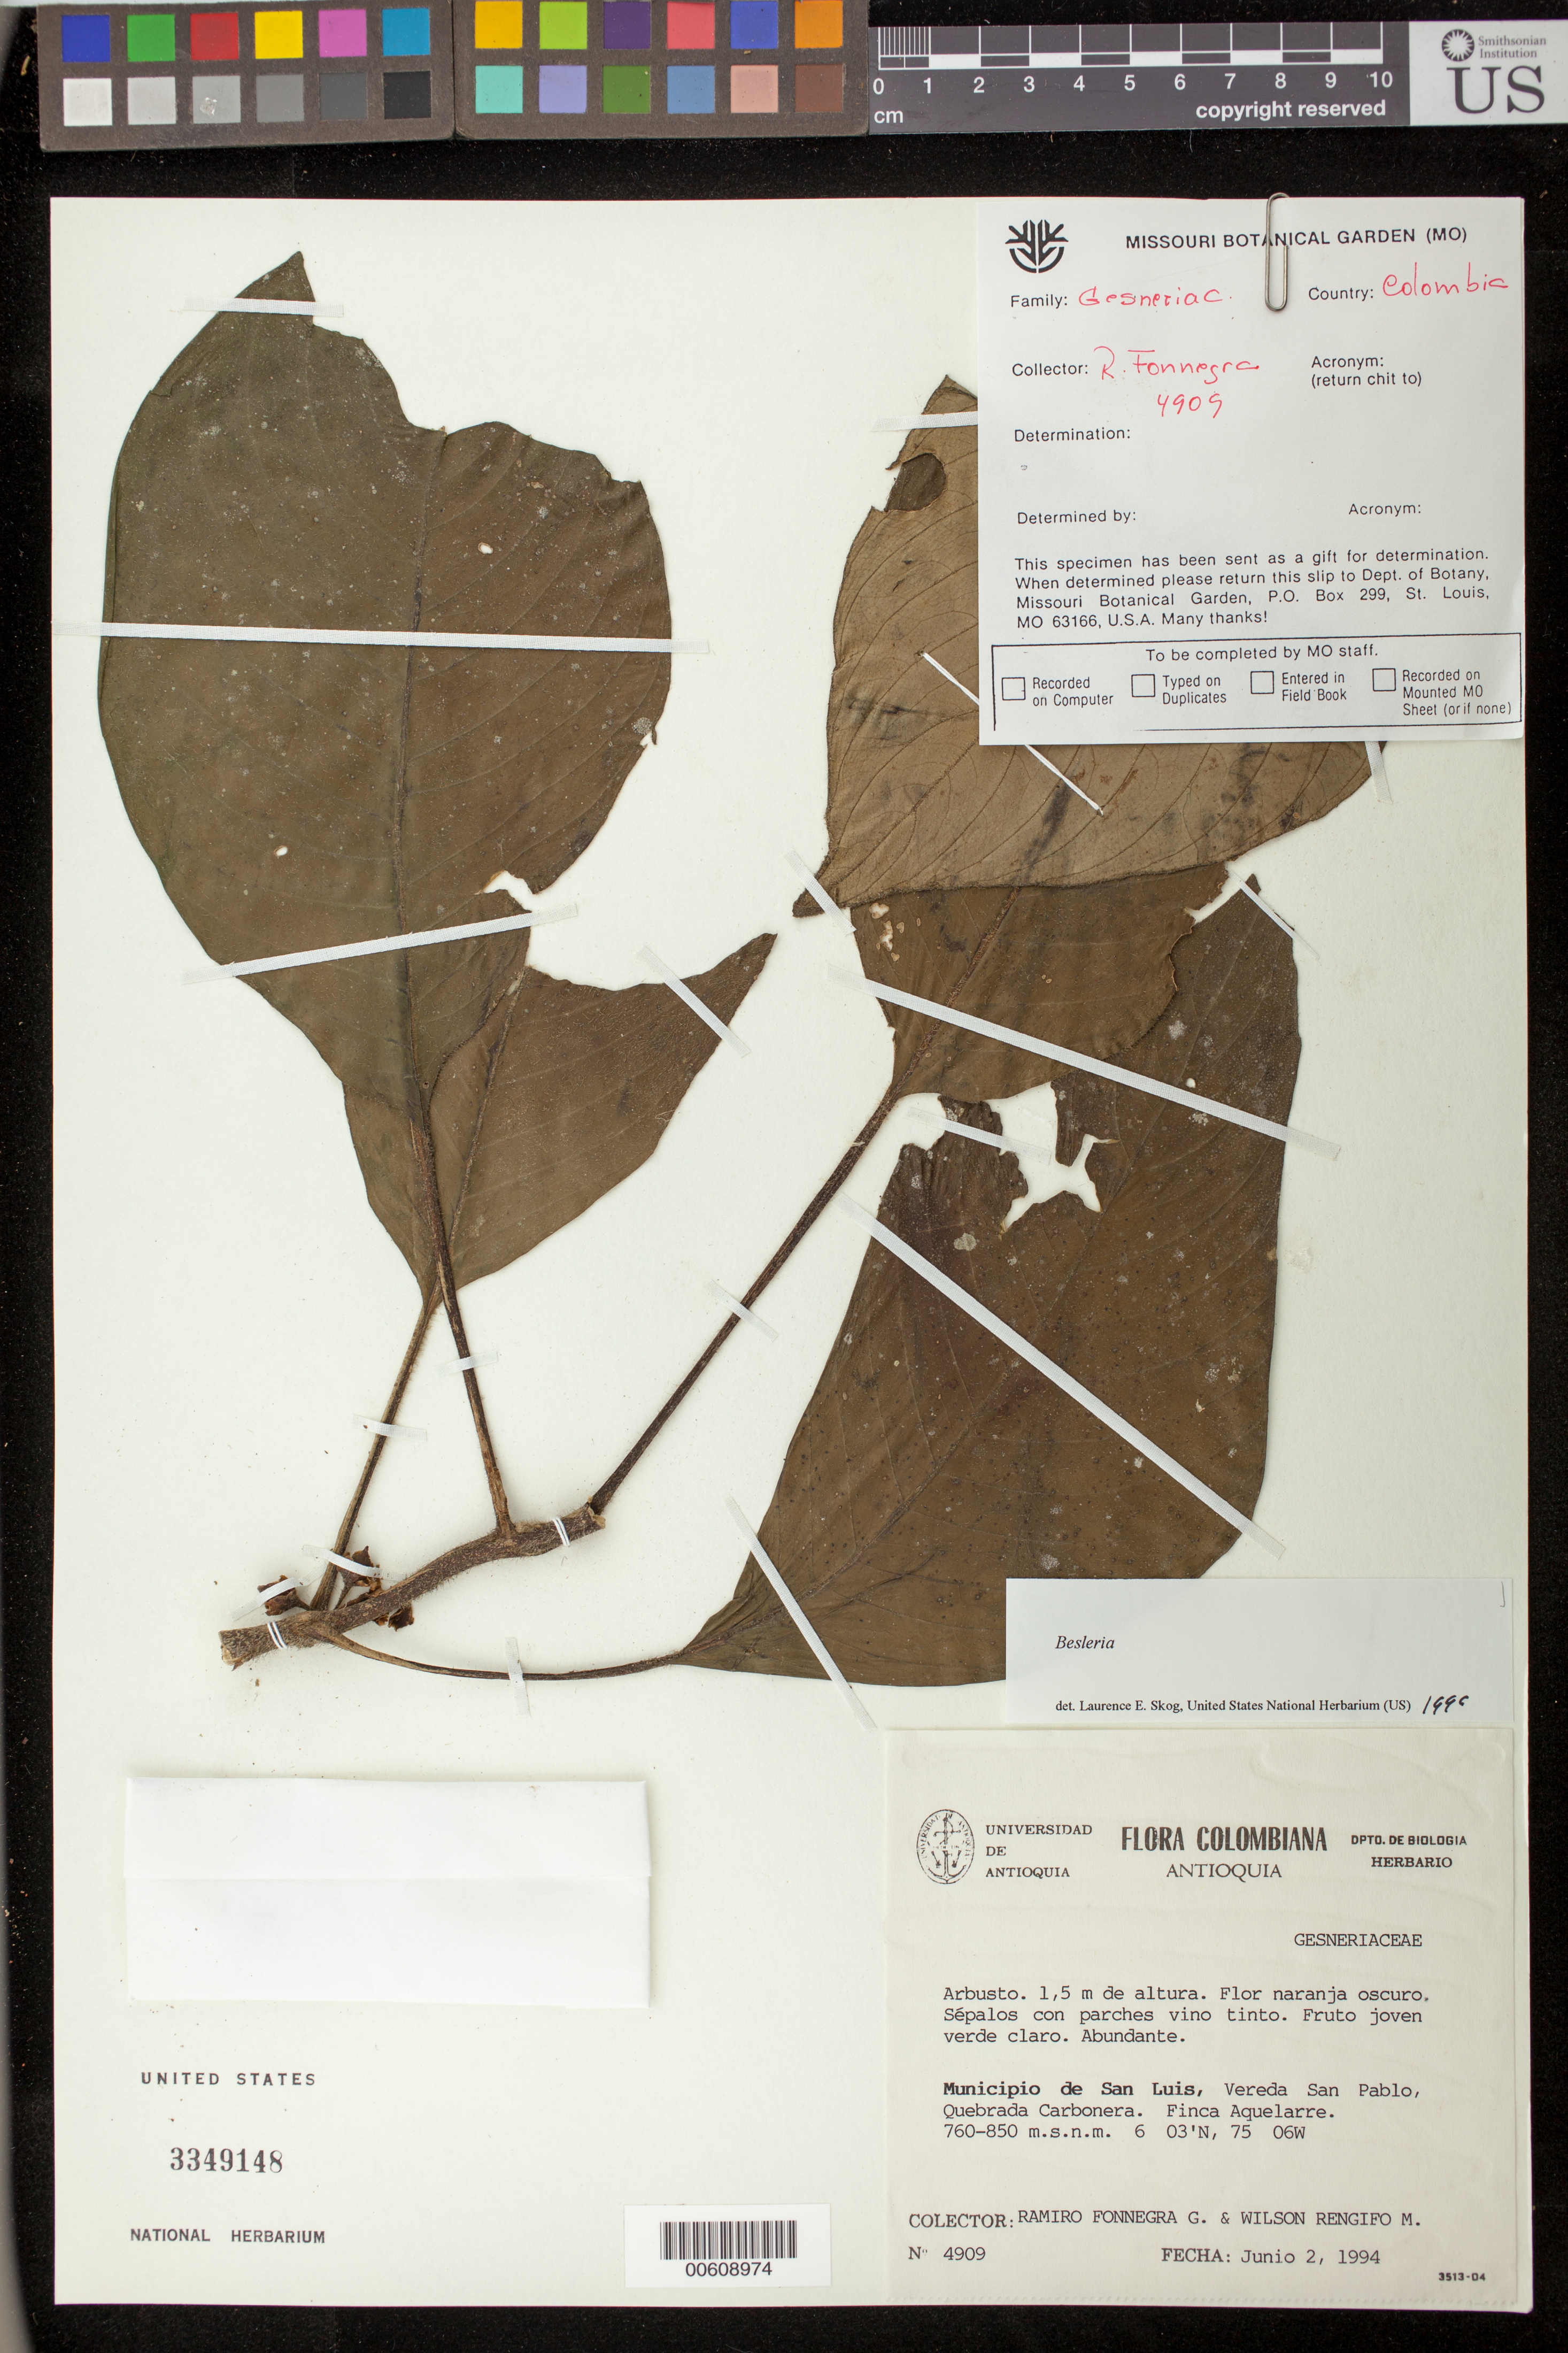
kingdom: Plantae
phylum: Tracheophyta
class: Magnoliopsida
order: Lamiales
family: Gesneriaceae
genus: Besleria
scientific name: Besleria sp.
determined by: Skog, Laurence E.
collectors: R. Fonnegra G. & W. Rengifo M.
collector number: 4909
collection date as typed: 02 Jun 1994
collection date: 1994-06-02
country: Colombia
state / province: Antioquia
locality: Mpio. de San Luis, Vereda San Pablo, Quebrada Carbonera; Finca Aquelarre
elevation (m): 760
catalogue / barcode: US 3349148